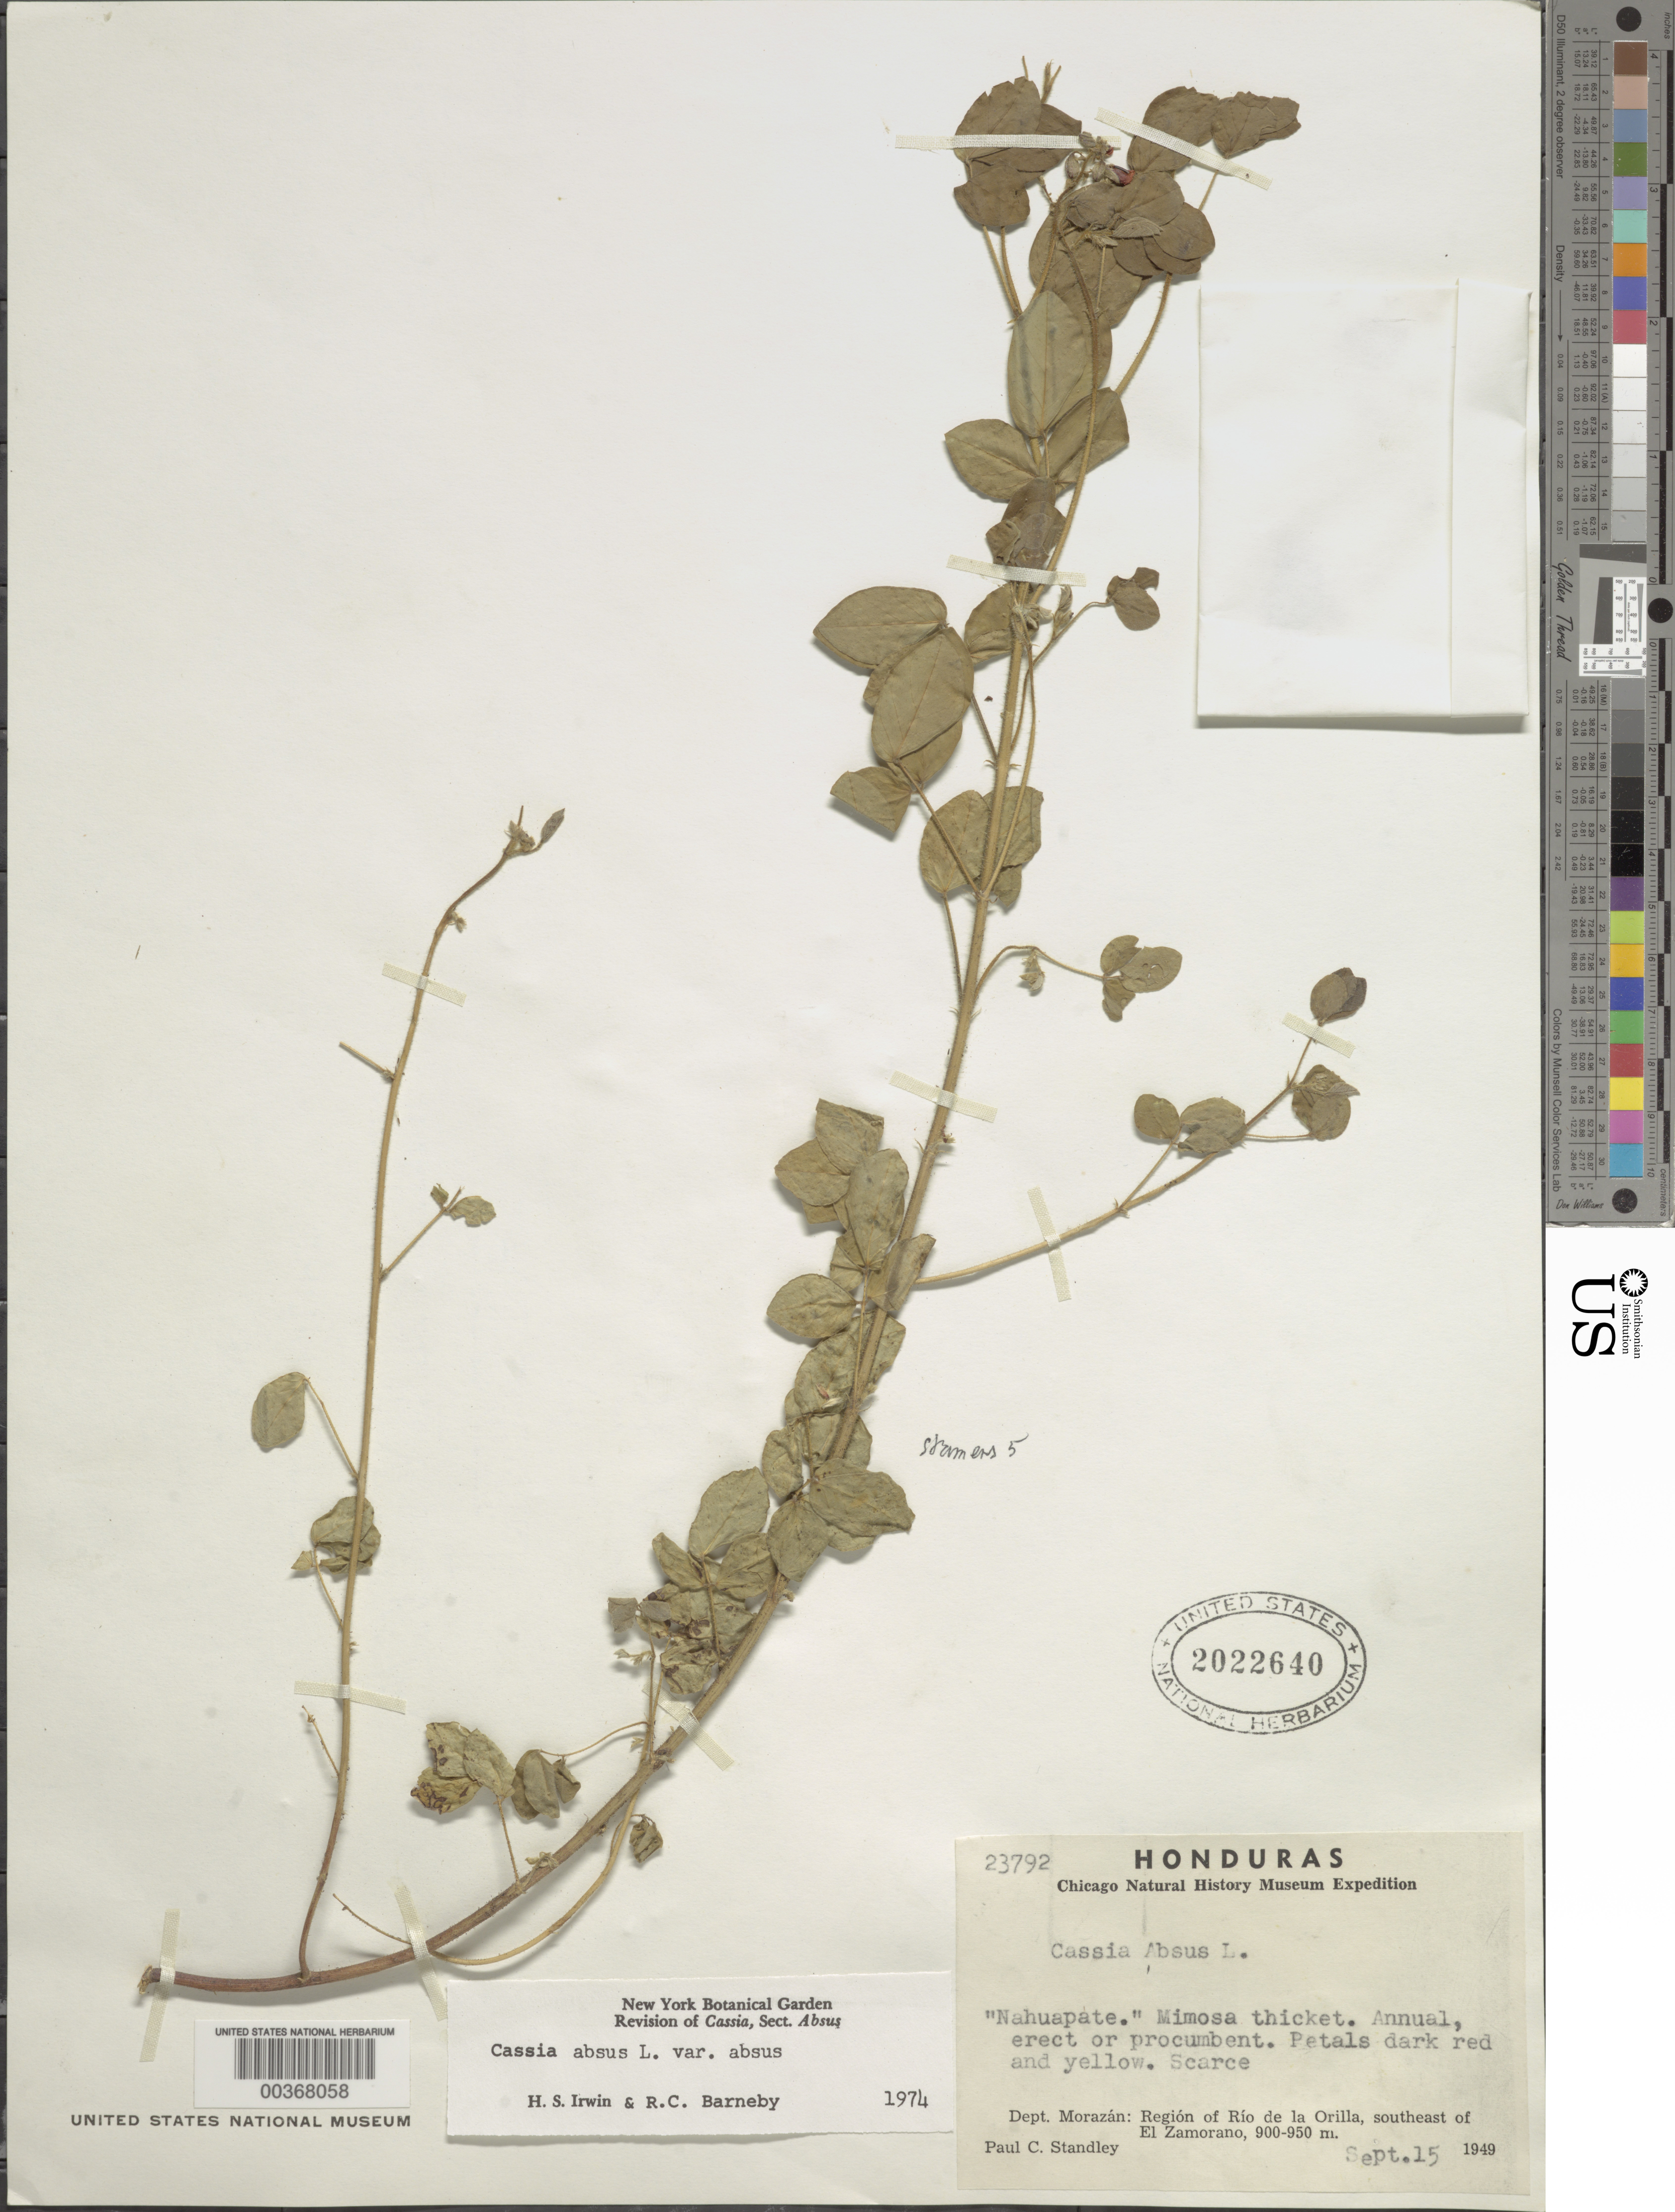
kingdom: Plantae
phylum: Tracheophyta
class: Magnoliopsida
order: Fabales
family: Fabaceae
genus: Chamaecrista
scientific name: Chamaecrista absus var. absus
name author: (L.) H.S. Irwin & Barneby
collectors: P. C. Standley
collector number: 23792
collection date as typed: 15 Sep 1949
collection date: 1949-09-15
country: Honduras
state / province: Fco. Morazán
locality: Region of río de La Orilla, SE of El Zamorano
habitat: Thicket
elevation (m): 900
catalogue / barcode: US 2022640